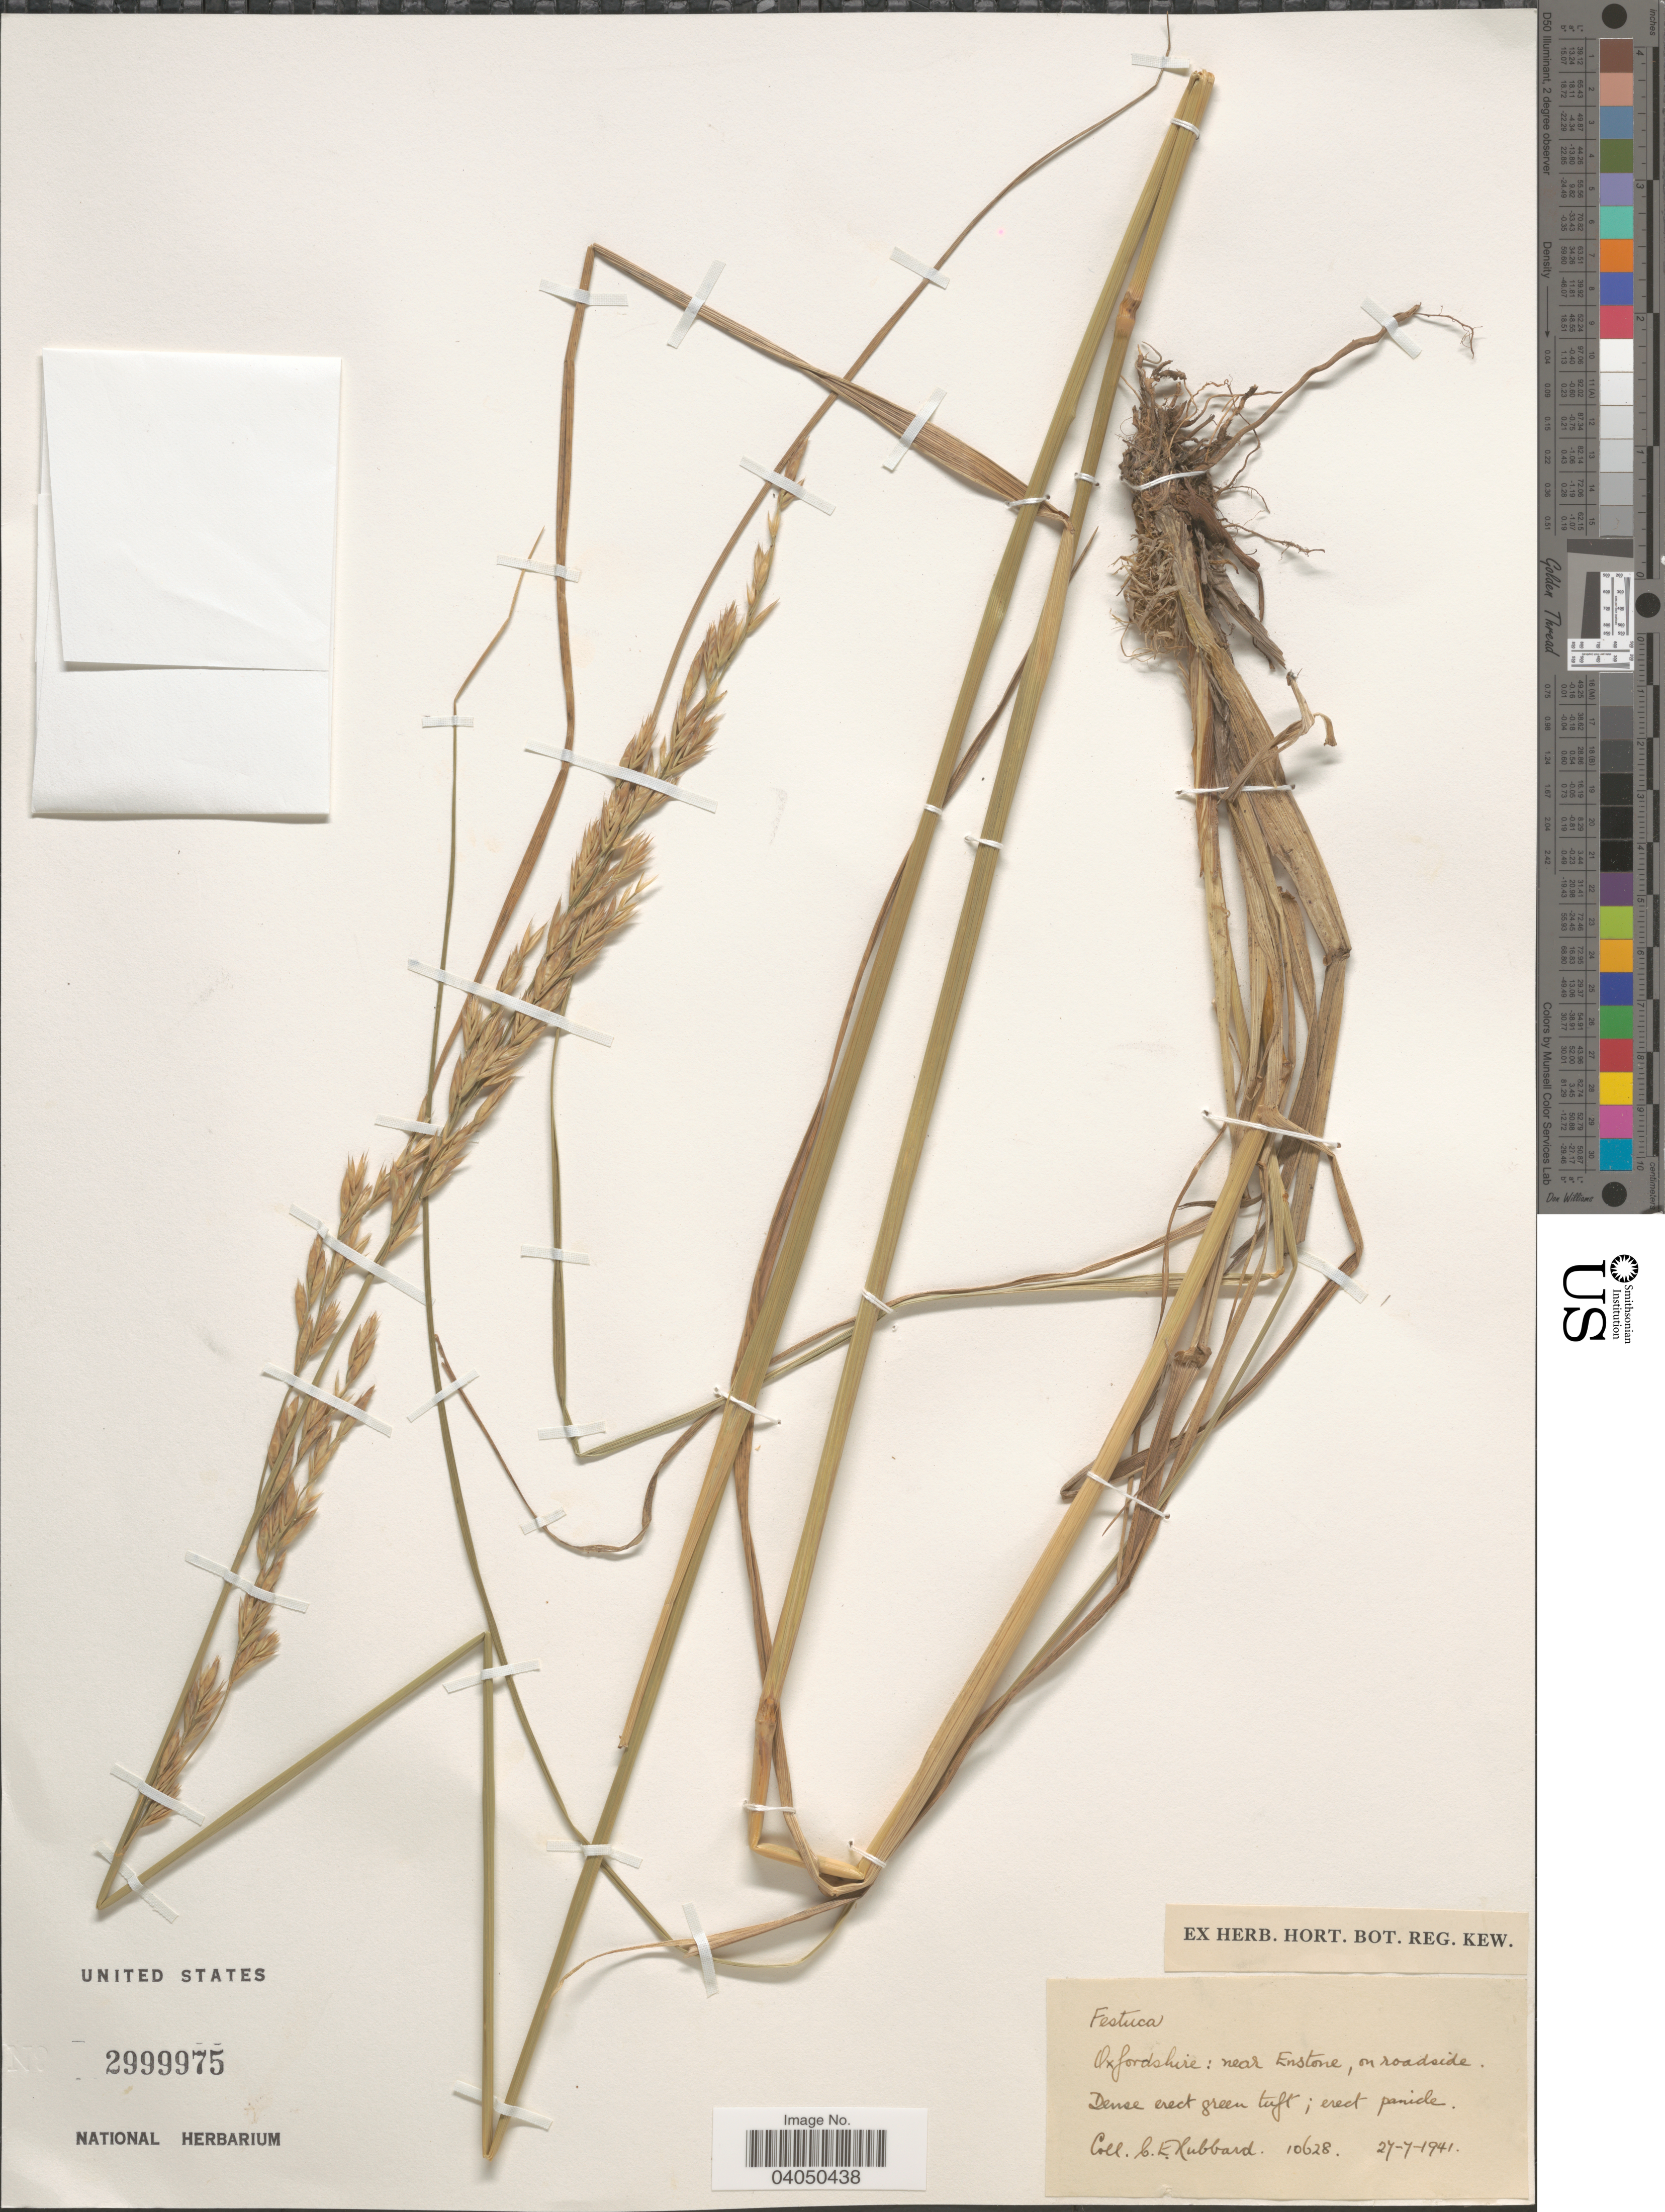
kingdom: Plantae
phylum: Tracheophyta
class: Liliopsida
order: Poales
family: Poaceae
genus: Festuca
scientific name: Festuca sp.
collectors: C. E. Hubbard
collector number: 10628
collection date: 1941-07-27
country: United Kingdom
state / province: England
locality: Oxfordshire: near Enstone, on roadside.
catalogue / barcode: US 2999975